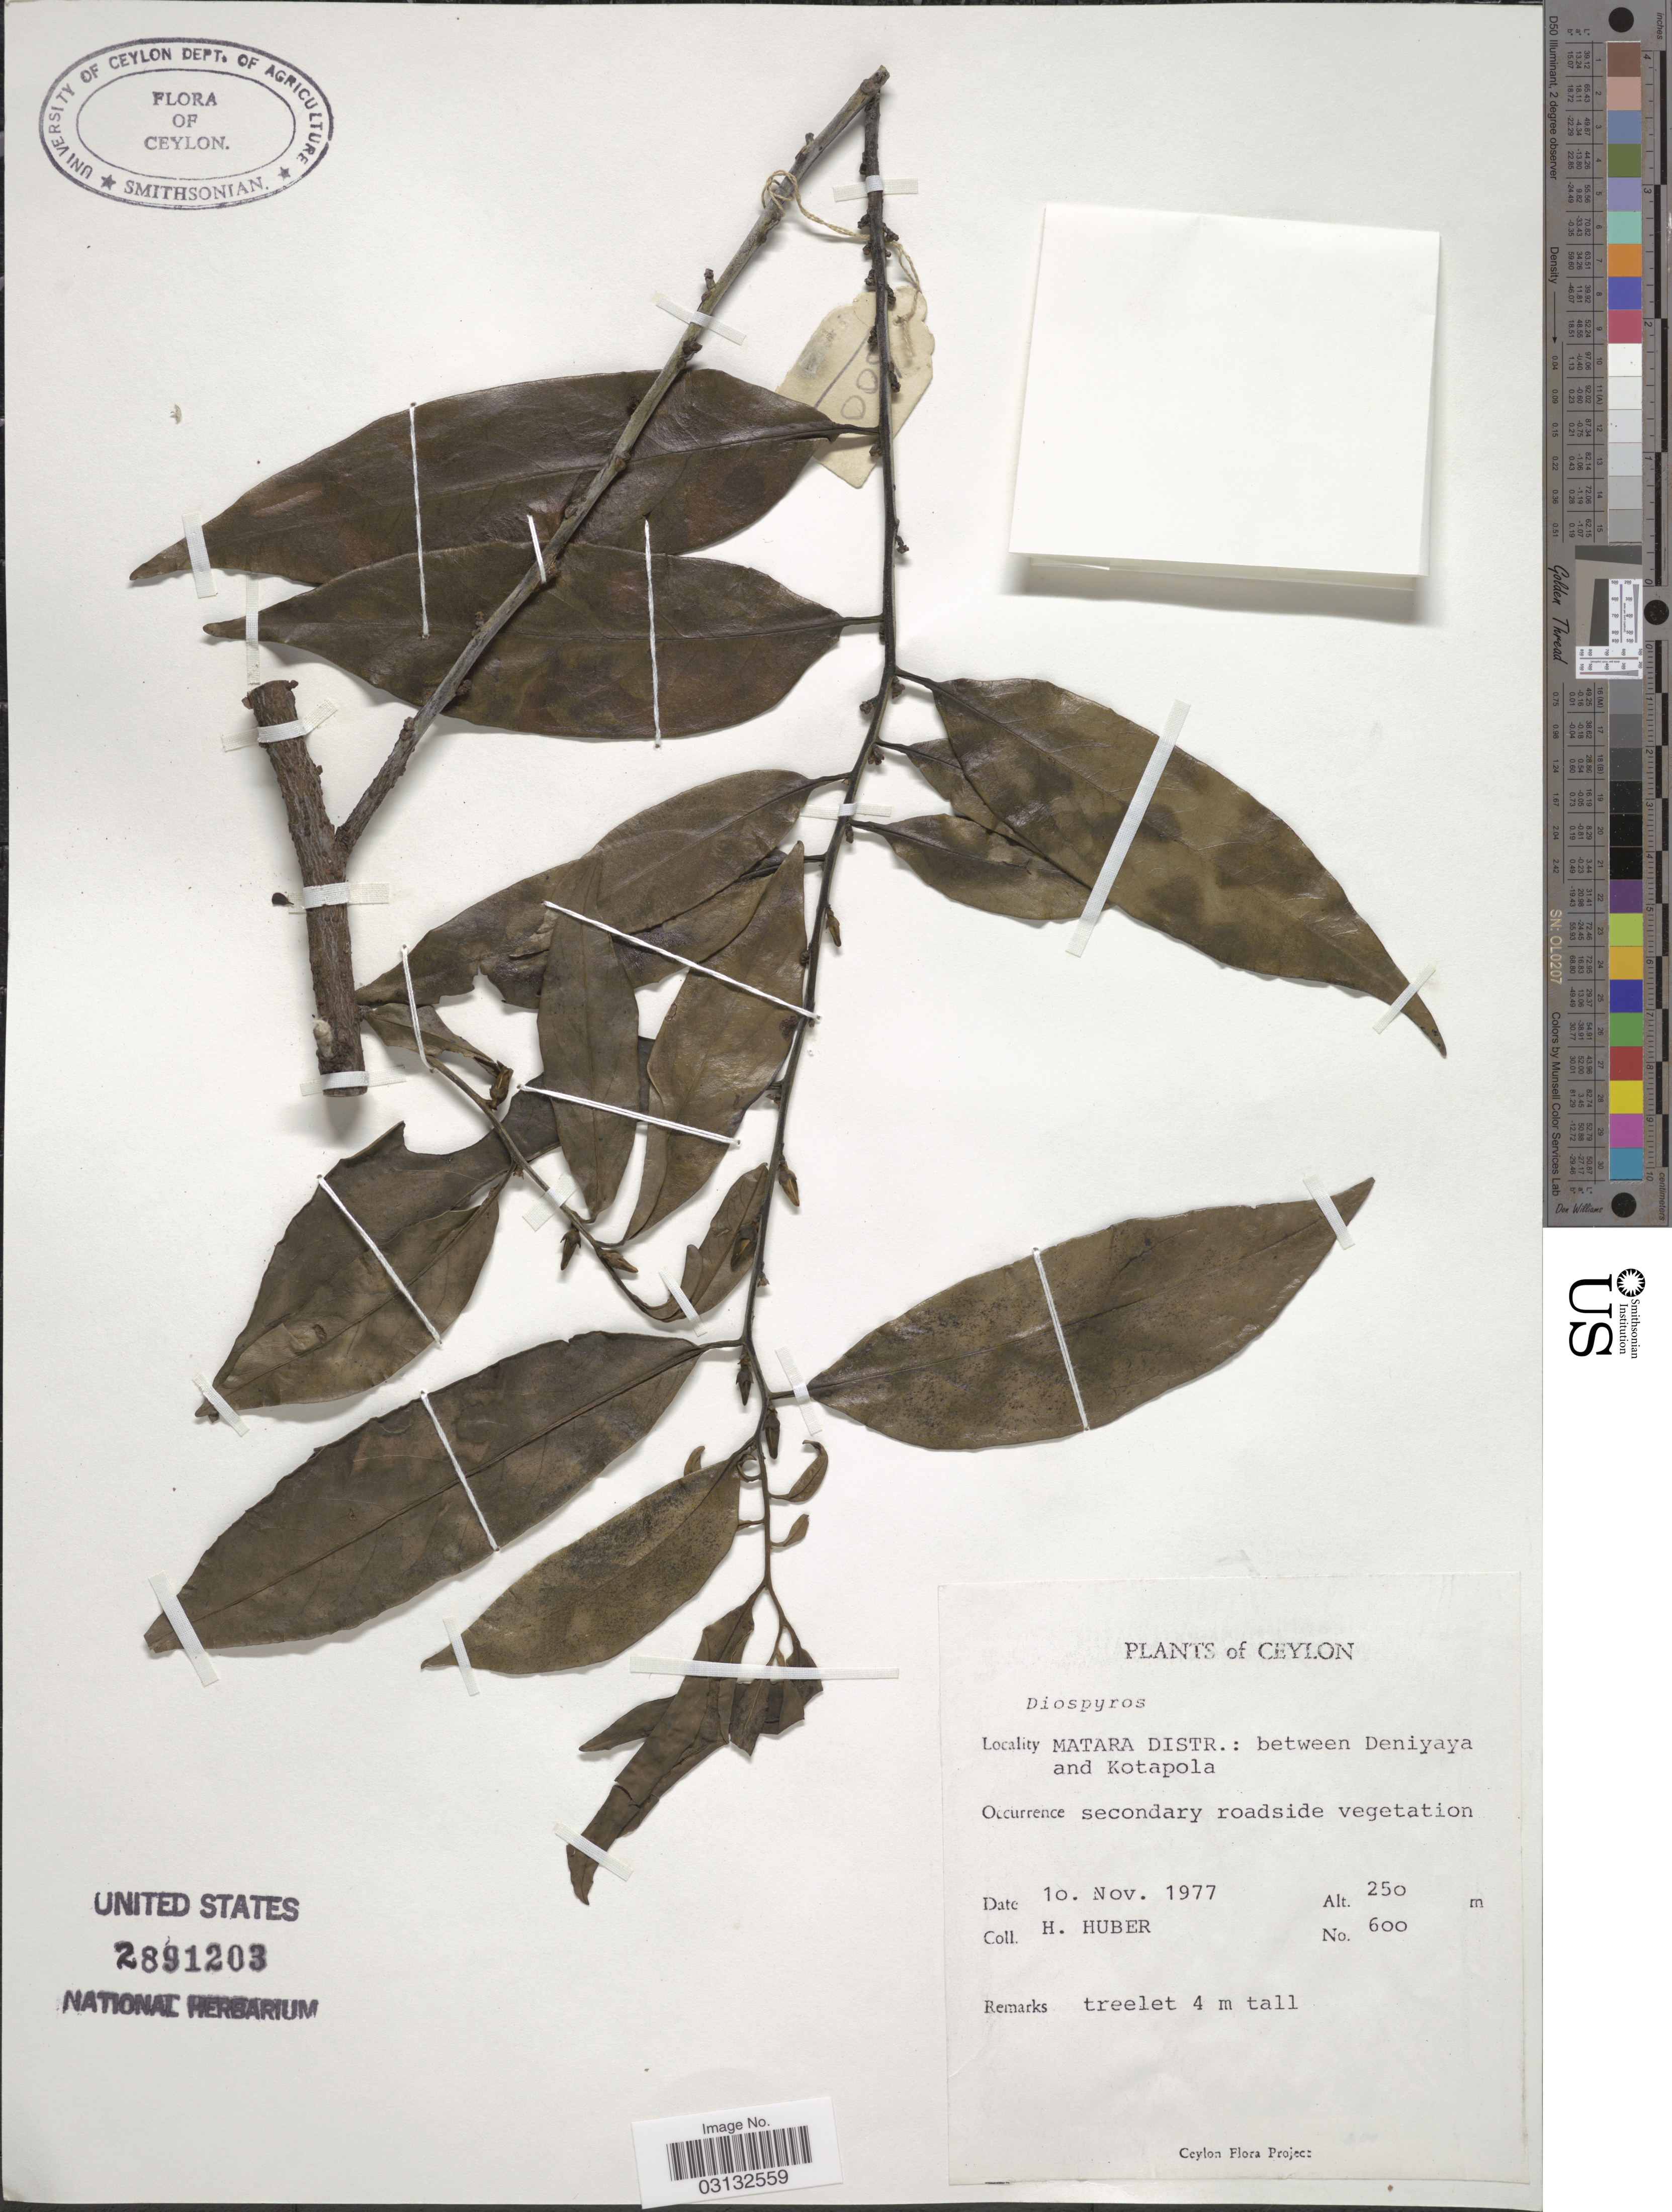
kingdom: Plantae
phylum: Tracheophyta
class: Magnoliopsida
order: Ericales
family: Ebenaceae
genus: Diospyros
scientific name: Diospyros sp.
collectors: H. Huber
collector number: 600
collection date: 1977-11-10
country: Sri Lanka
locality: Ceylon. Matara Distr.: between Deniyaya and Kotapola.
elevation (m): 250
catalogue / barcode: US 2891203